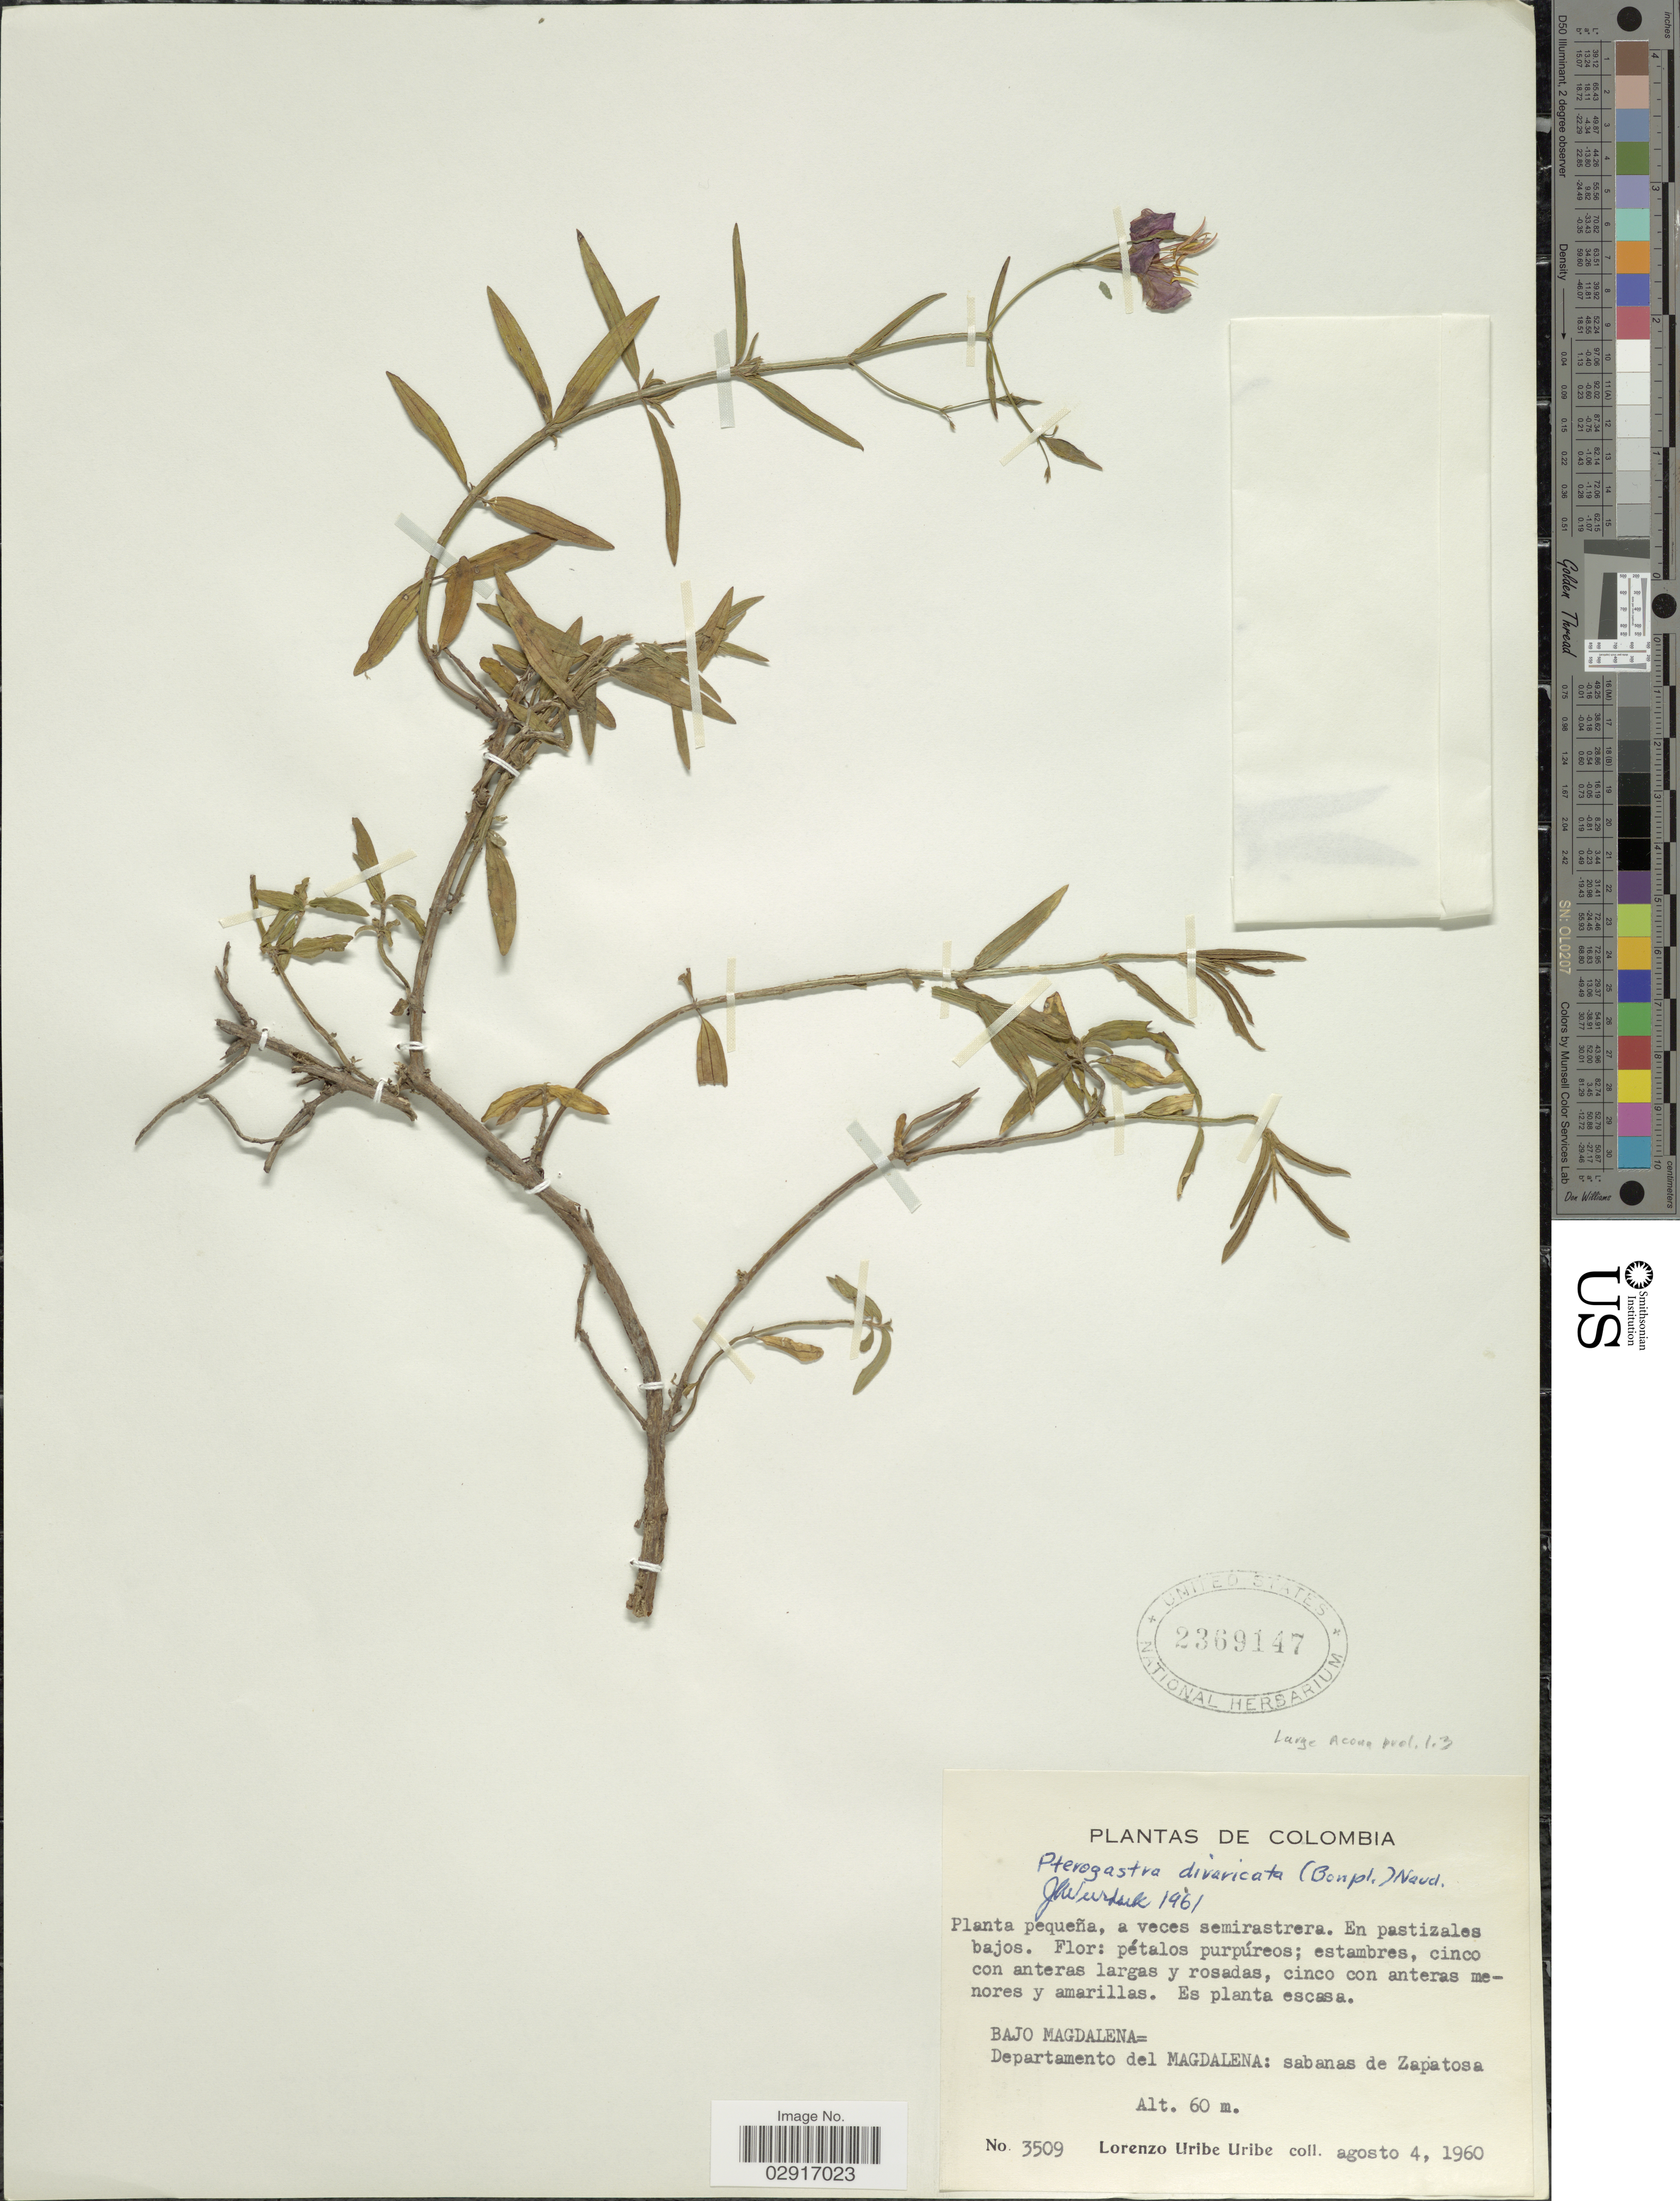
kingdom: Plantae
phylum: Tracheophyta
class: Magnoliopsida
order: Myrtales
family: Melastomataceae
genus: Pterogastra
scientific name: Pterogastra divaricata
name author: (Bonpl.) Naudin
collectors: L. Uribe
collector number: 3509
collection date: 1960-08-04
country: Colombia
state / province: Magdalena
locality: Bajo Magdalena= Departamento del Magdalena: sabanas de Zapatosa.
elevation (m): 60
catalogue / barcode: US 2369147